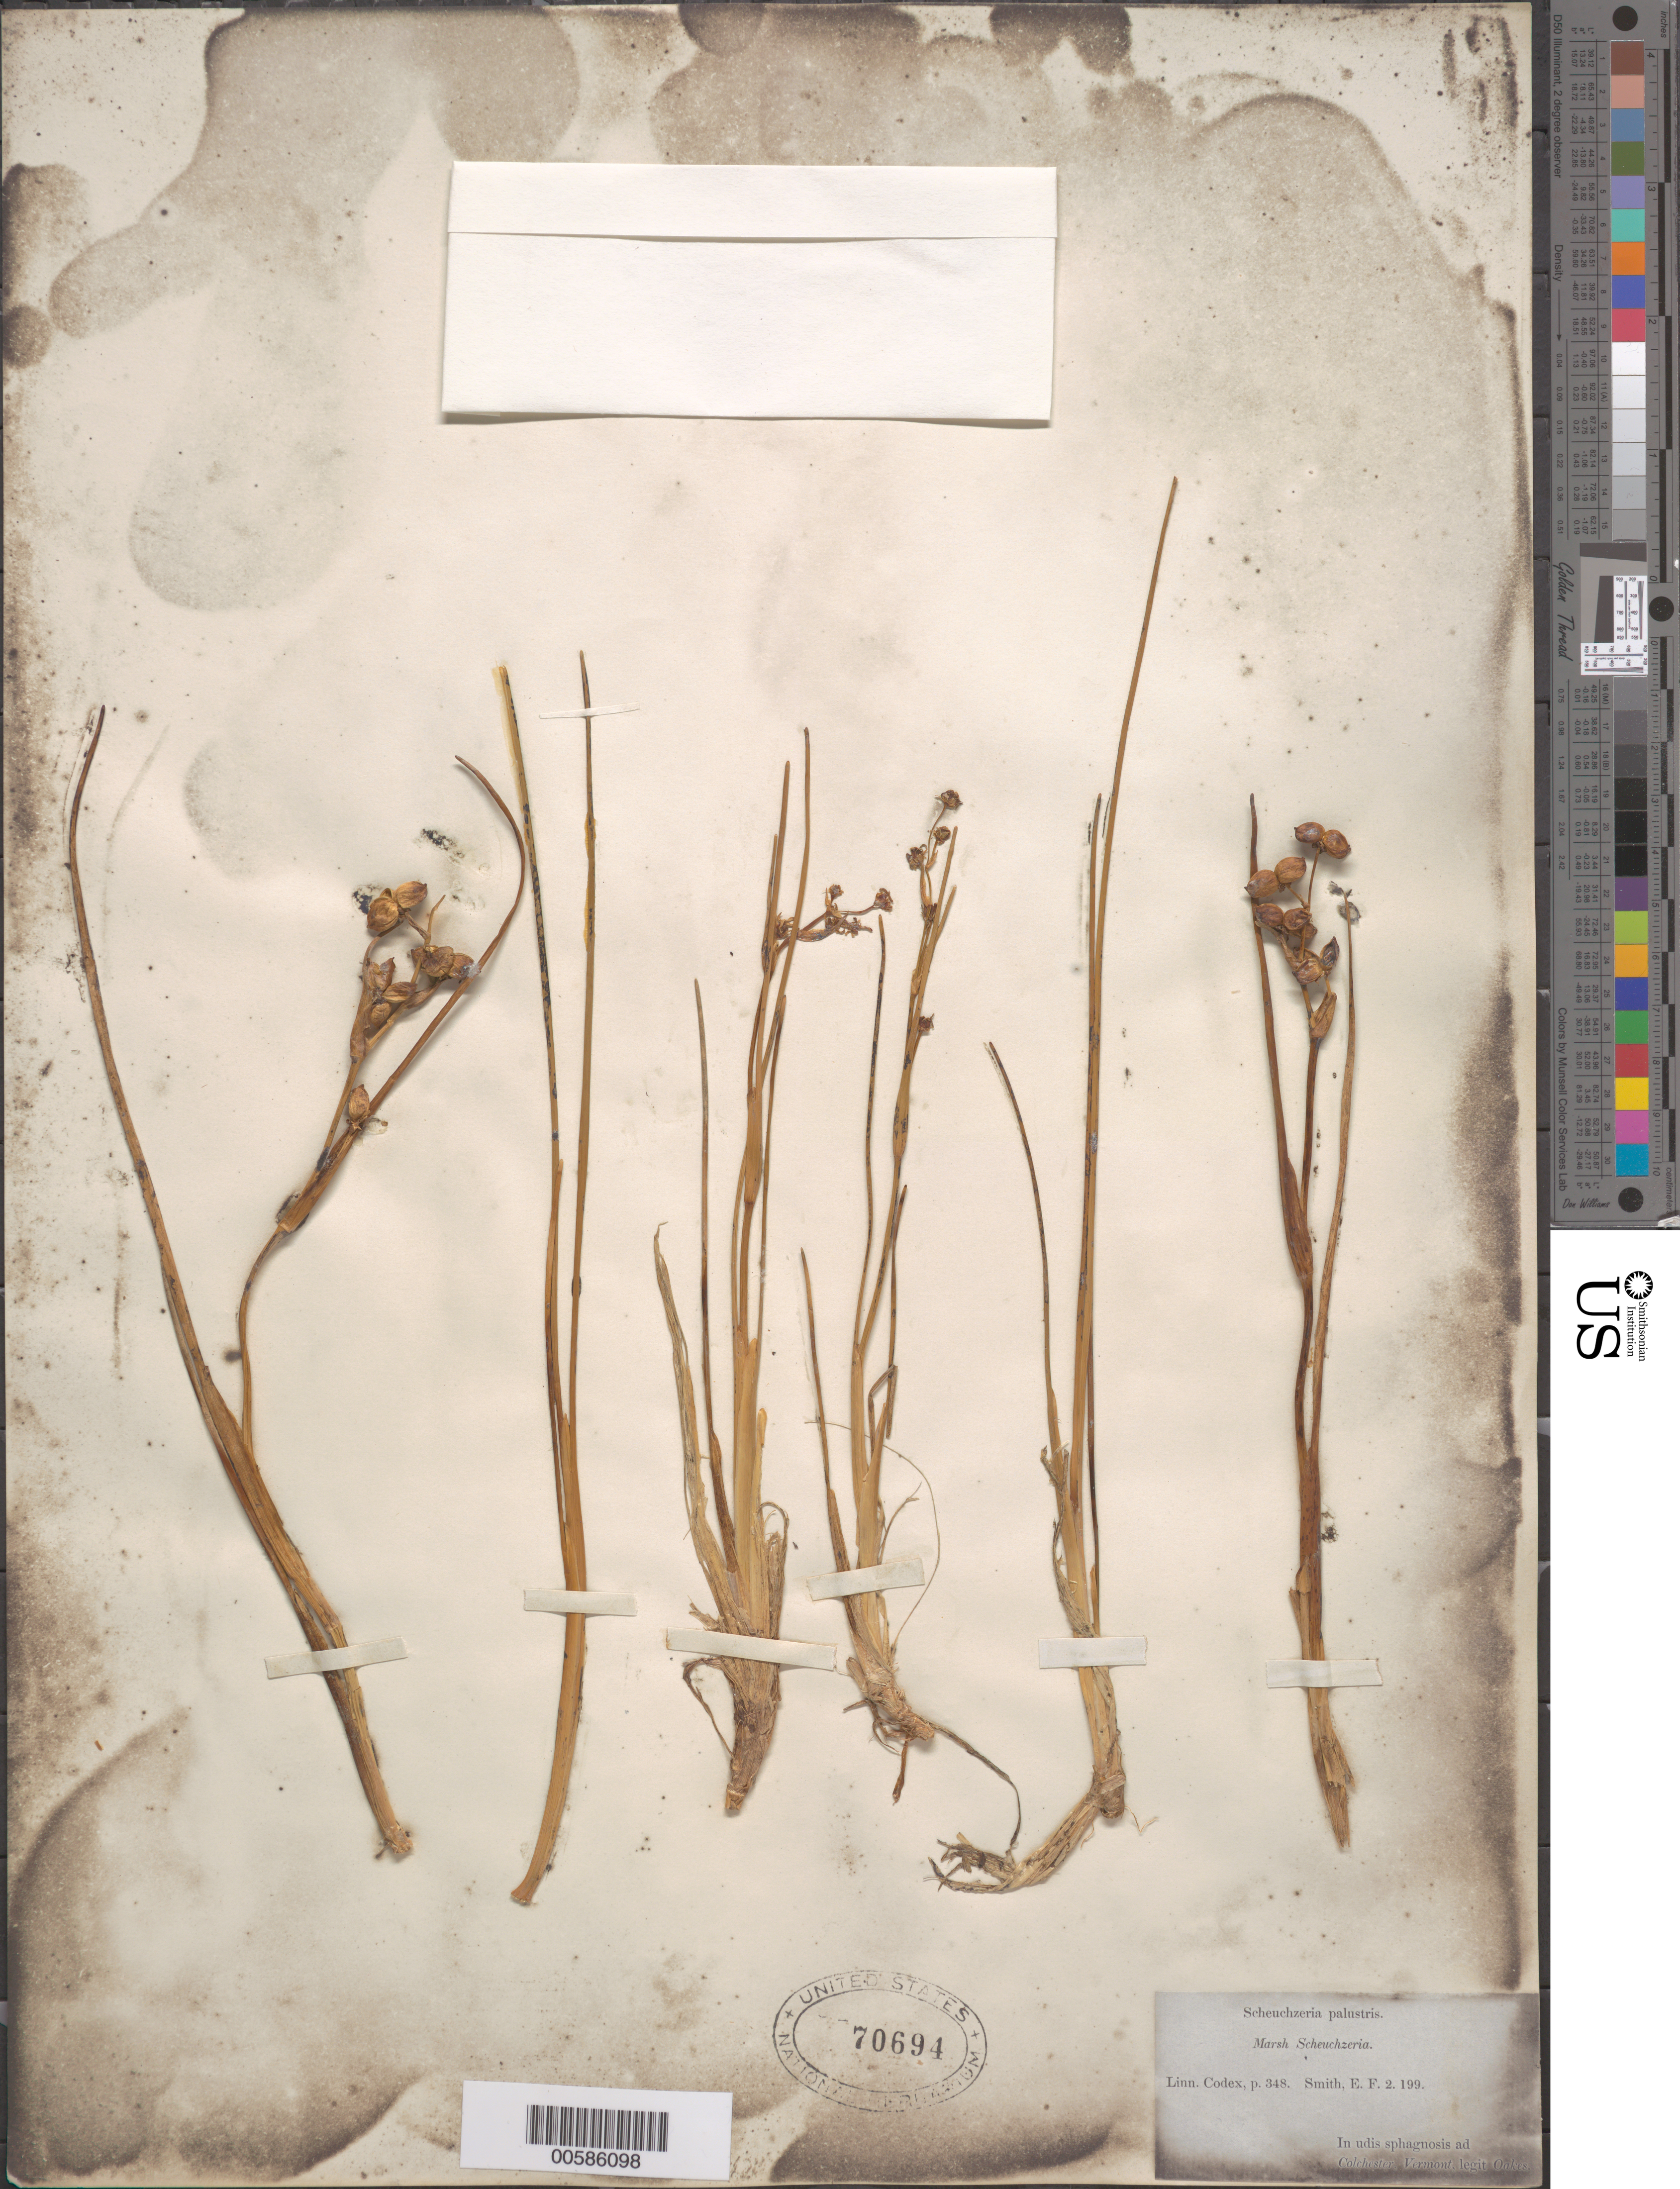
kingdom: Plantae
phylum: Tracheophyta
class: Liliopsida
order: Alismatales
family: Scheuchzeriaceae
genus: Scheuchzeria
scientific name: Scheuchzeria palustris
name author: L.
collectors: -. Oakes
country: United States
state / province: Vermont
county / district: Chittenden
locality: Colchester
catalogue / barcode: US 70694